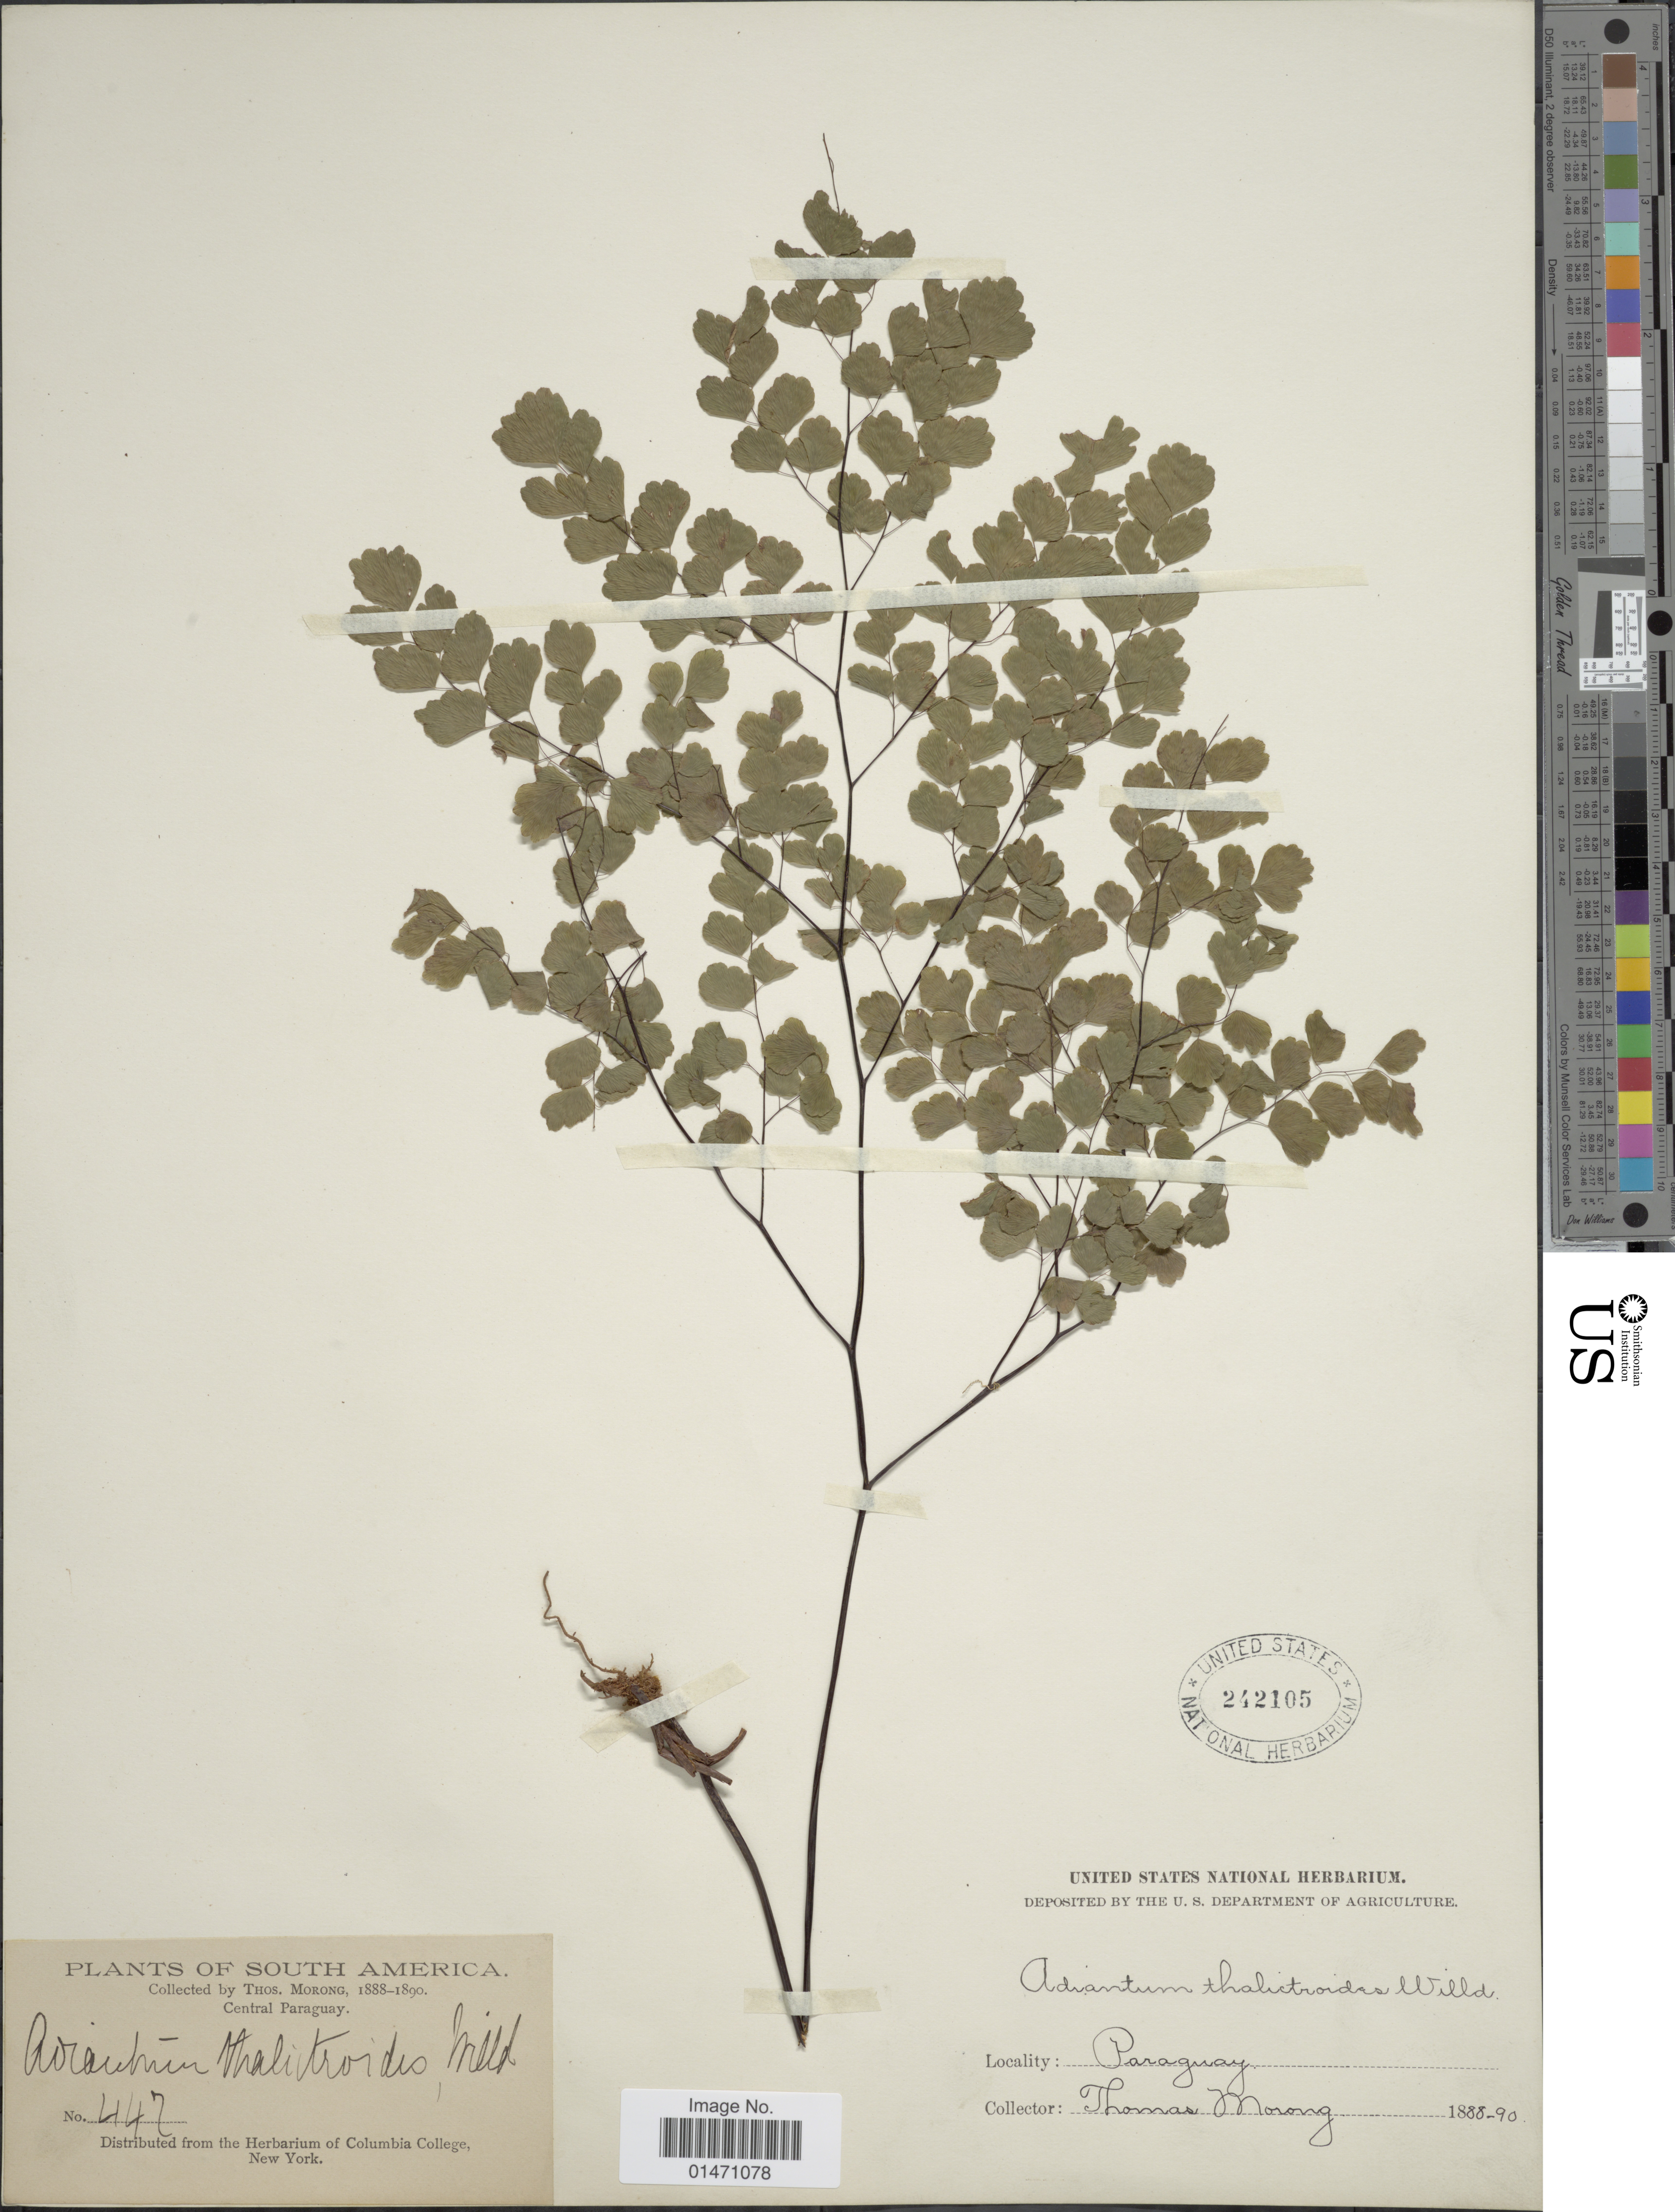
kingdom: Plantae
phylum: Tracheophyta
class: Polypodiopsida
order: Polypodiales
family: Pteridaceae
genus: Adiantum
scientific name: Adiantum poiretii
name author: Wikstr.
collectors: ex herb. T. Morong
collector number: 447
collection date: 1888/1890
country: Paraguay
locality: Plants of South America, Central Paraguay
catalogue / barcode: US 242105